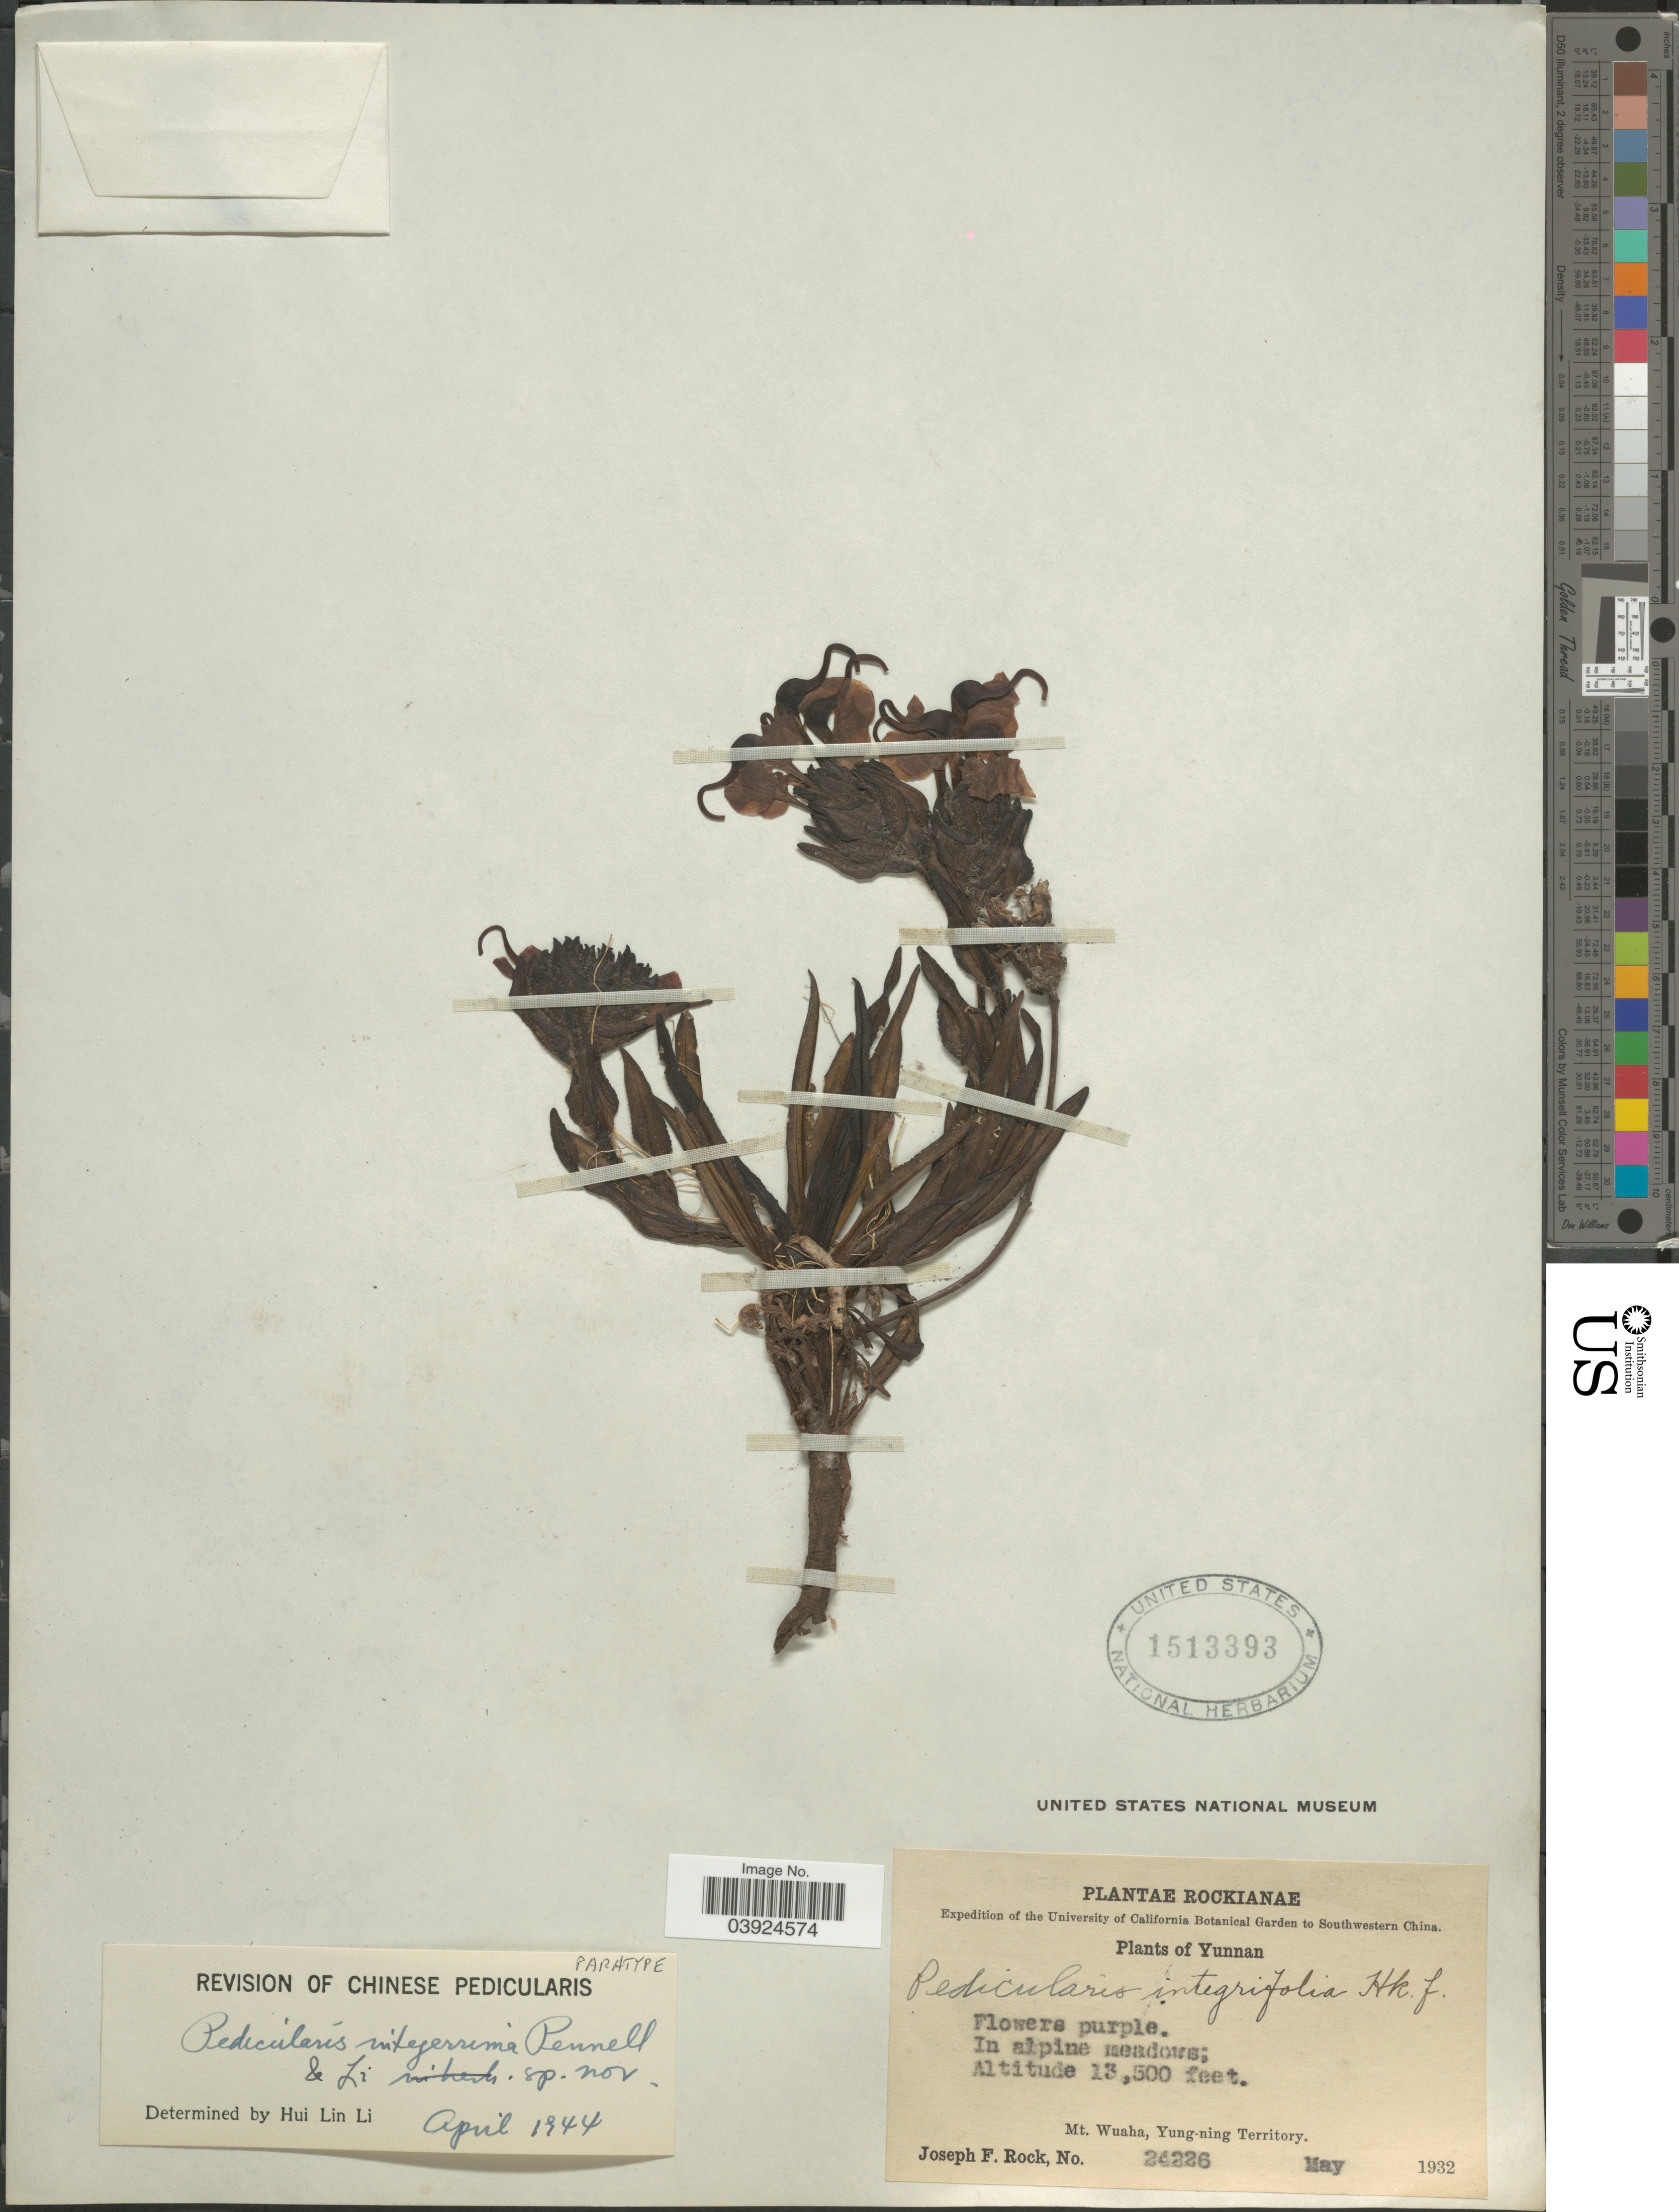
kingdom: Plantae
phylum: Tracheophyta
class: Magnoliopsida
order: Lamiales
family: Orobanchaceae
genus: Pedicularis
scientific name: Pedicularis integerrima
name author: Pennell & H.L. Li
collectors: J. F. Rock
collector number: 24226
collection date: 1932-05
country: China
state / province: Yunnan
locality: Southwestern China. Mt. Wuaha, Yung-ning Territory.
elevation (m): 4115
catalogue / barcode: US 1513393